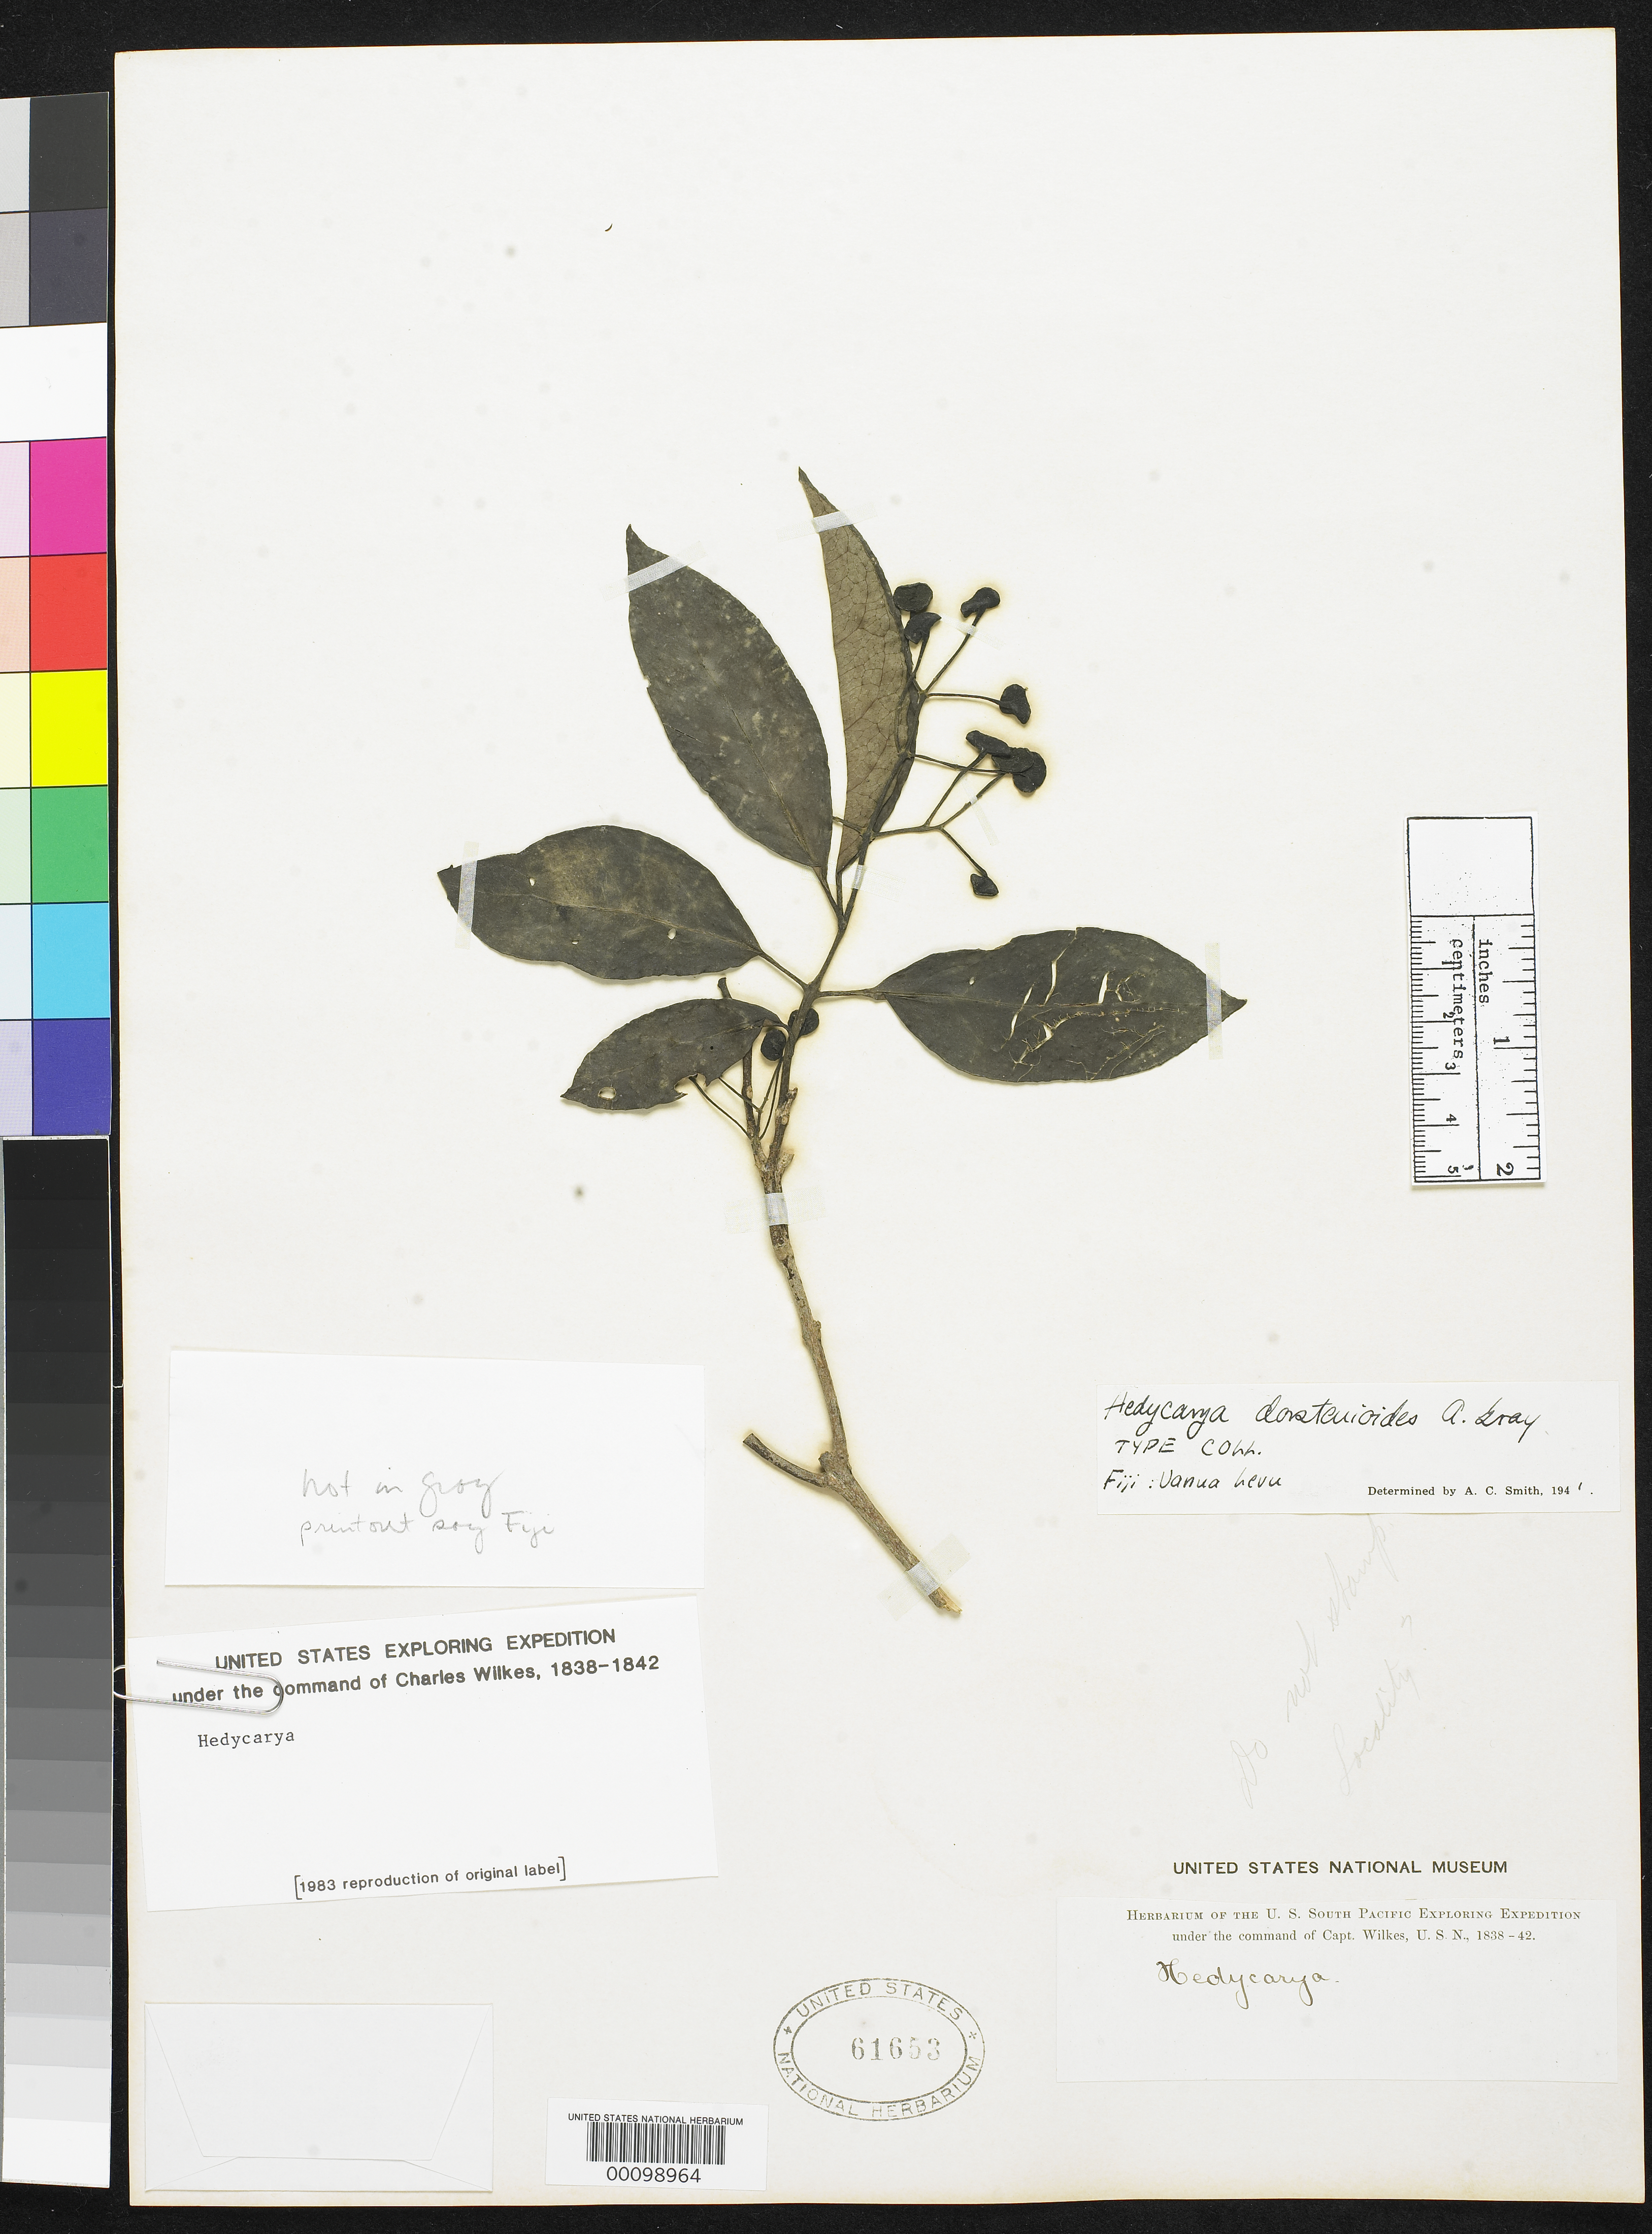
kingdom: Plantae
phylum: Tracheophyta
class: Magnoliopsida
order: Laurales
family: Monimiaceae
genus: Hedycarya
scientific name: Hedycarya dorstenioides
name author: A. Gray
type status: Type Collection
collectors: Wilkes Explor. Exped.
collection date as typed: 1838 to -- --- 1842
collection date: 1838/1842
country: Fiji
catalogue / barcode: US 61653